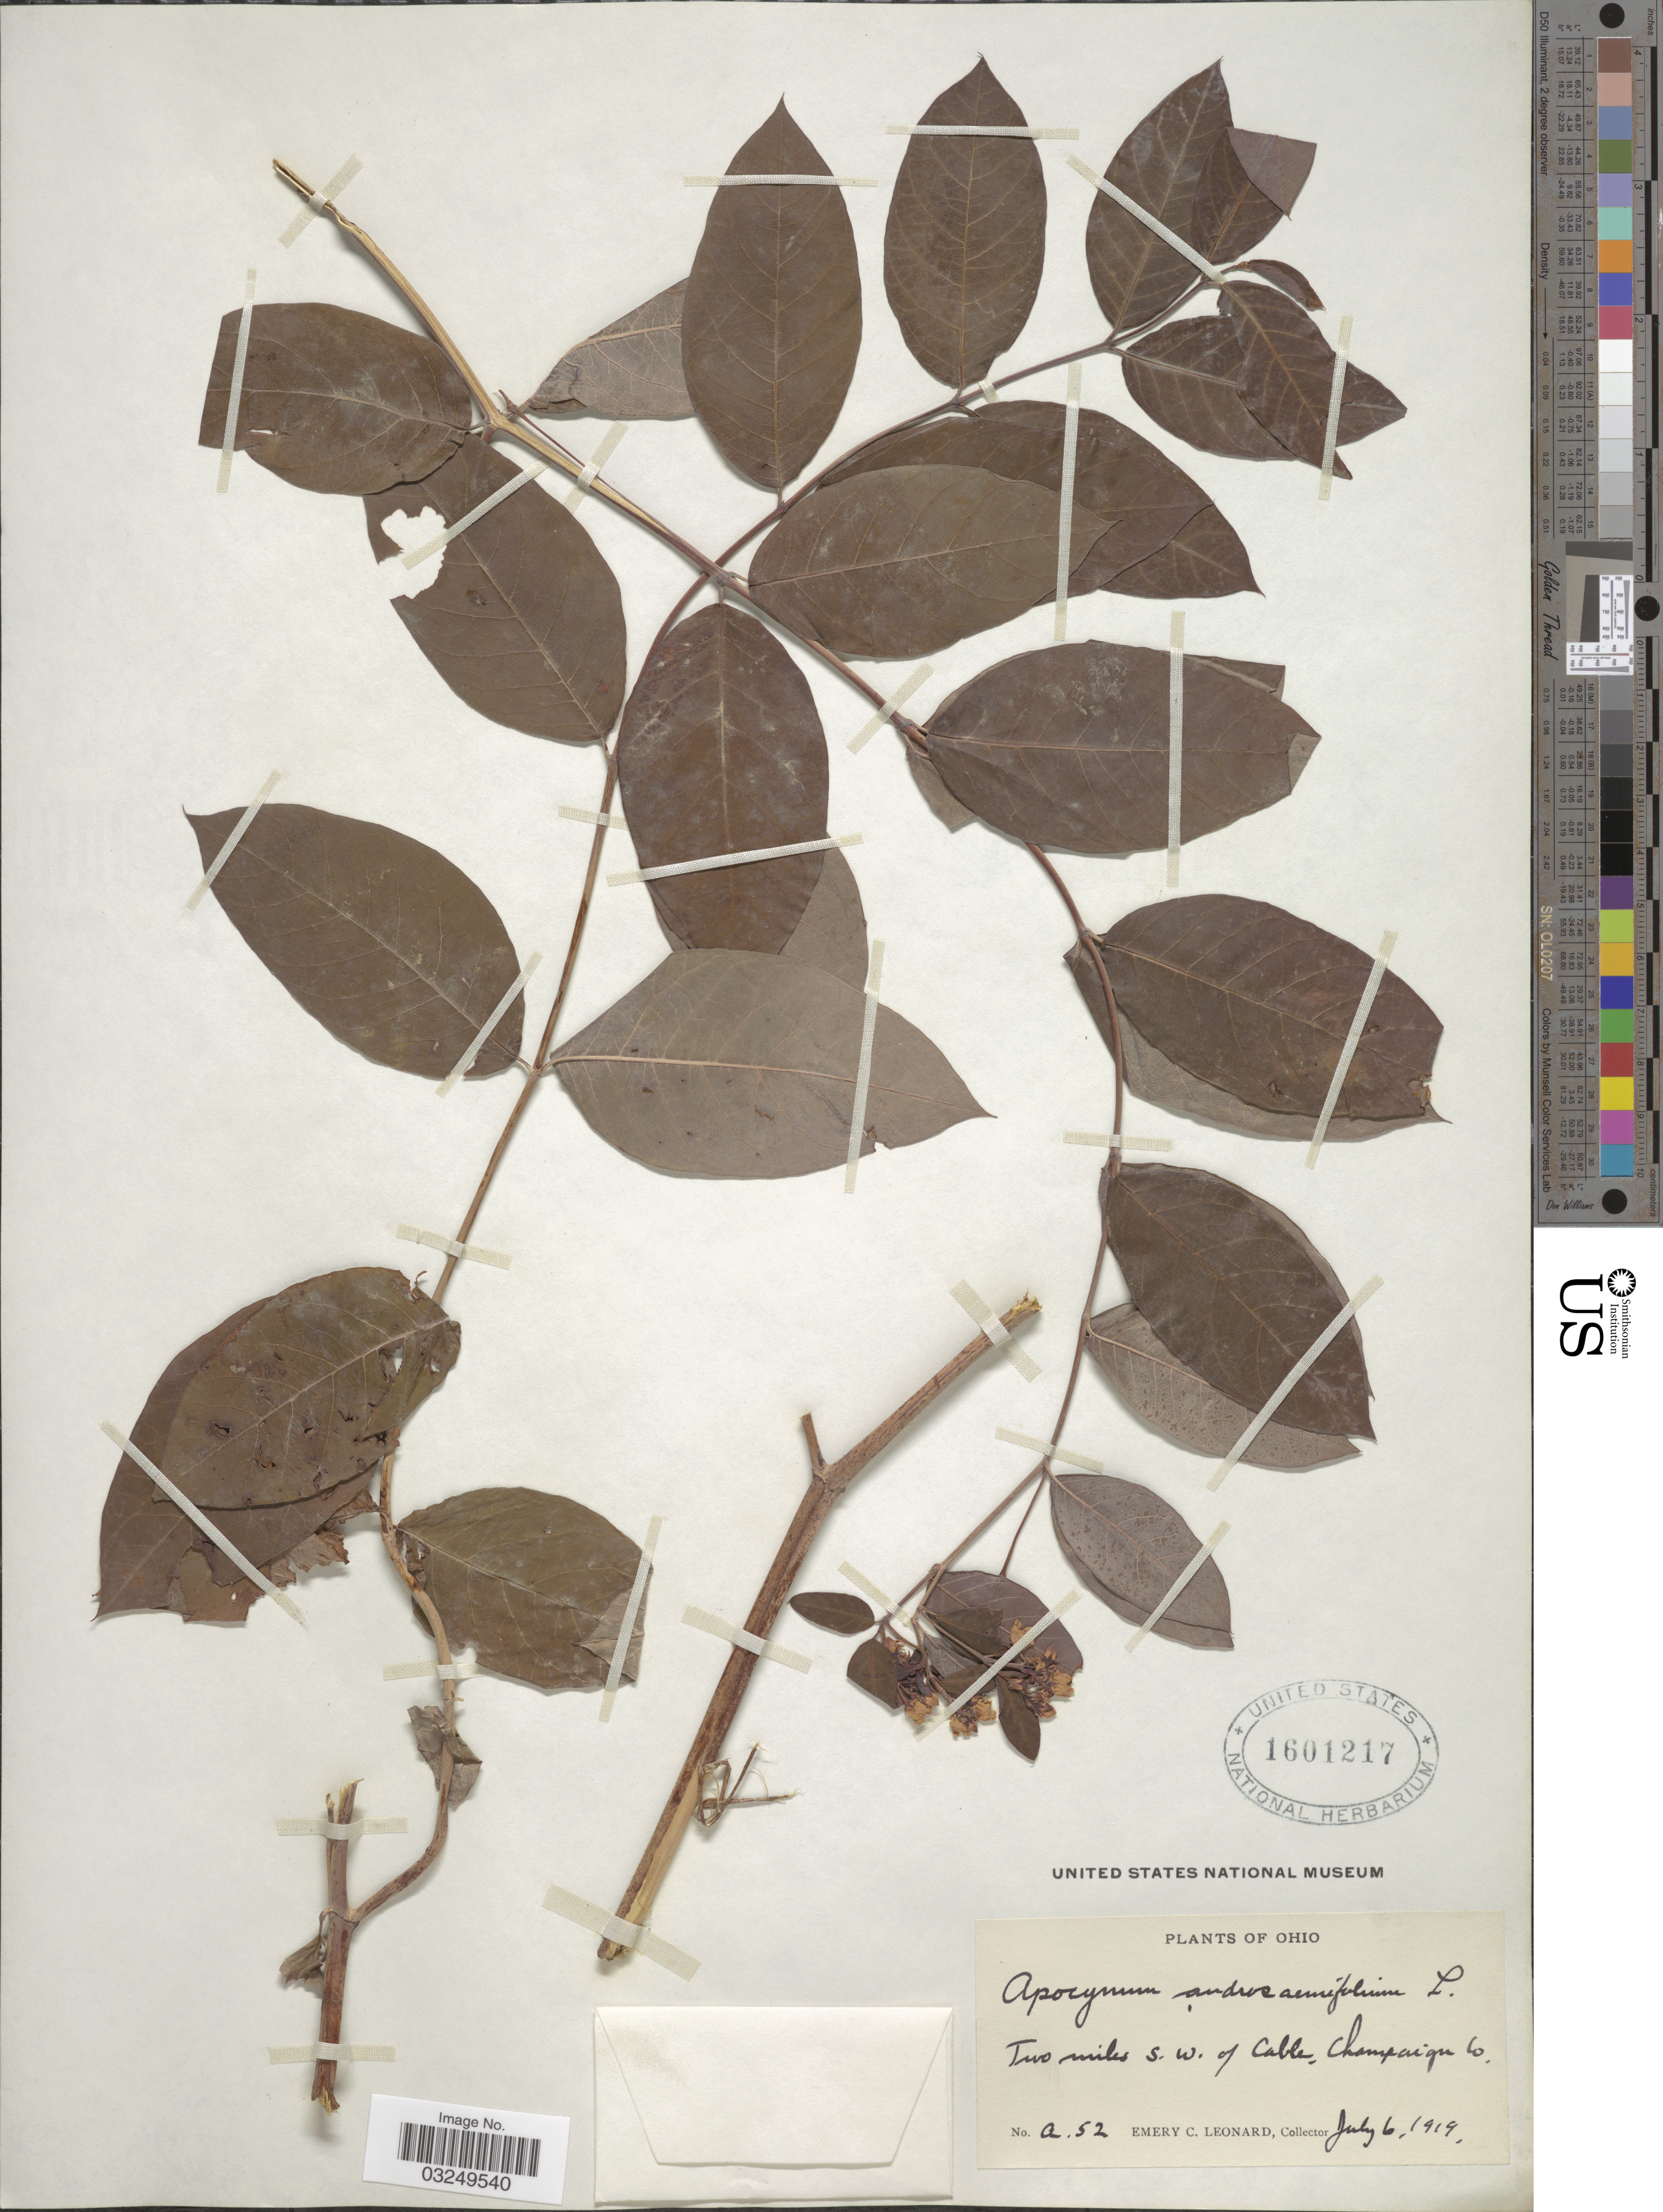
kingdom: Plantae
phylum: Tracheophyta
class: Magnoliopsida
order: Gentianales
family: Apocynaceae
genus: Apocynum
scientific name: Apocynum androsaemifolium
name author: L.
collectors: E. C. Leonard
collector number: a.52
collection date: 1919-07-06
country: United States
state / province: Ohio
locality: Two miles S. W. of Cable, Champaign Co.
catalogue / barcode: US 1601217